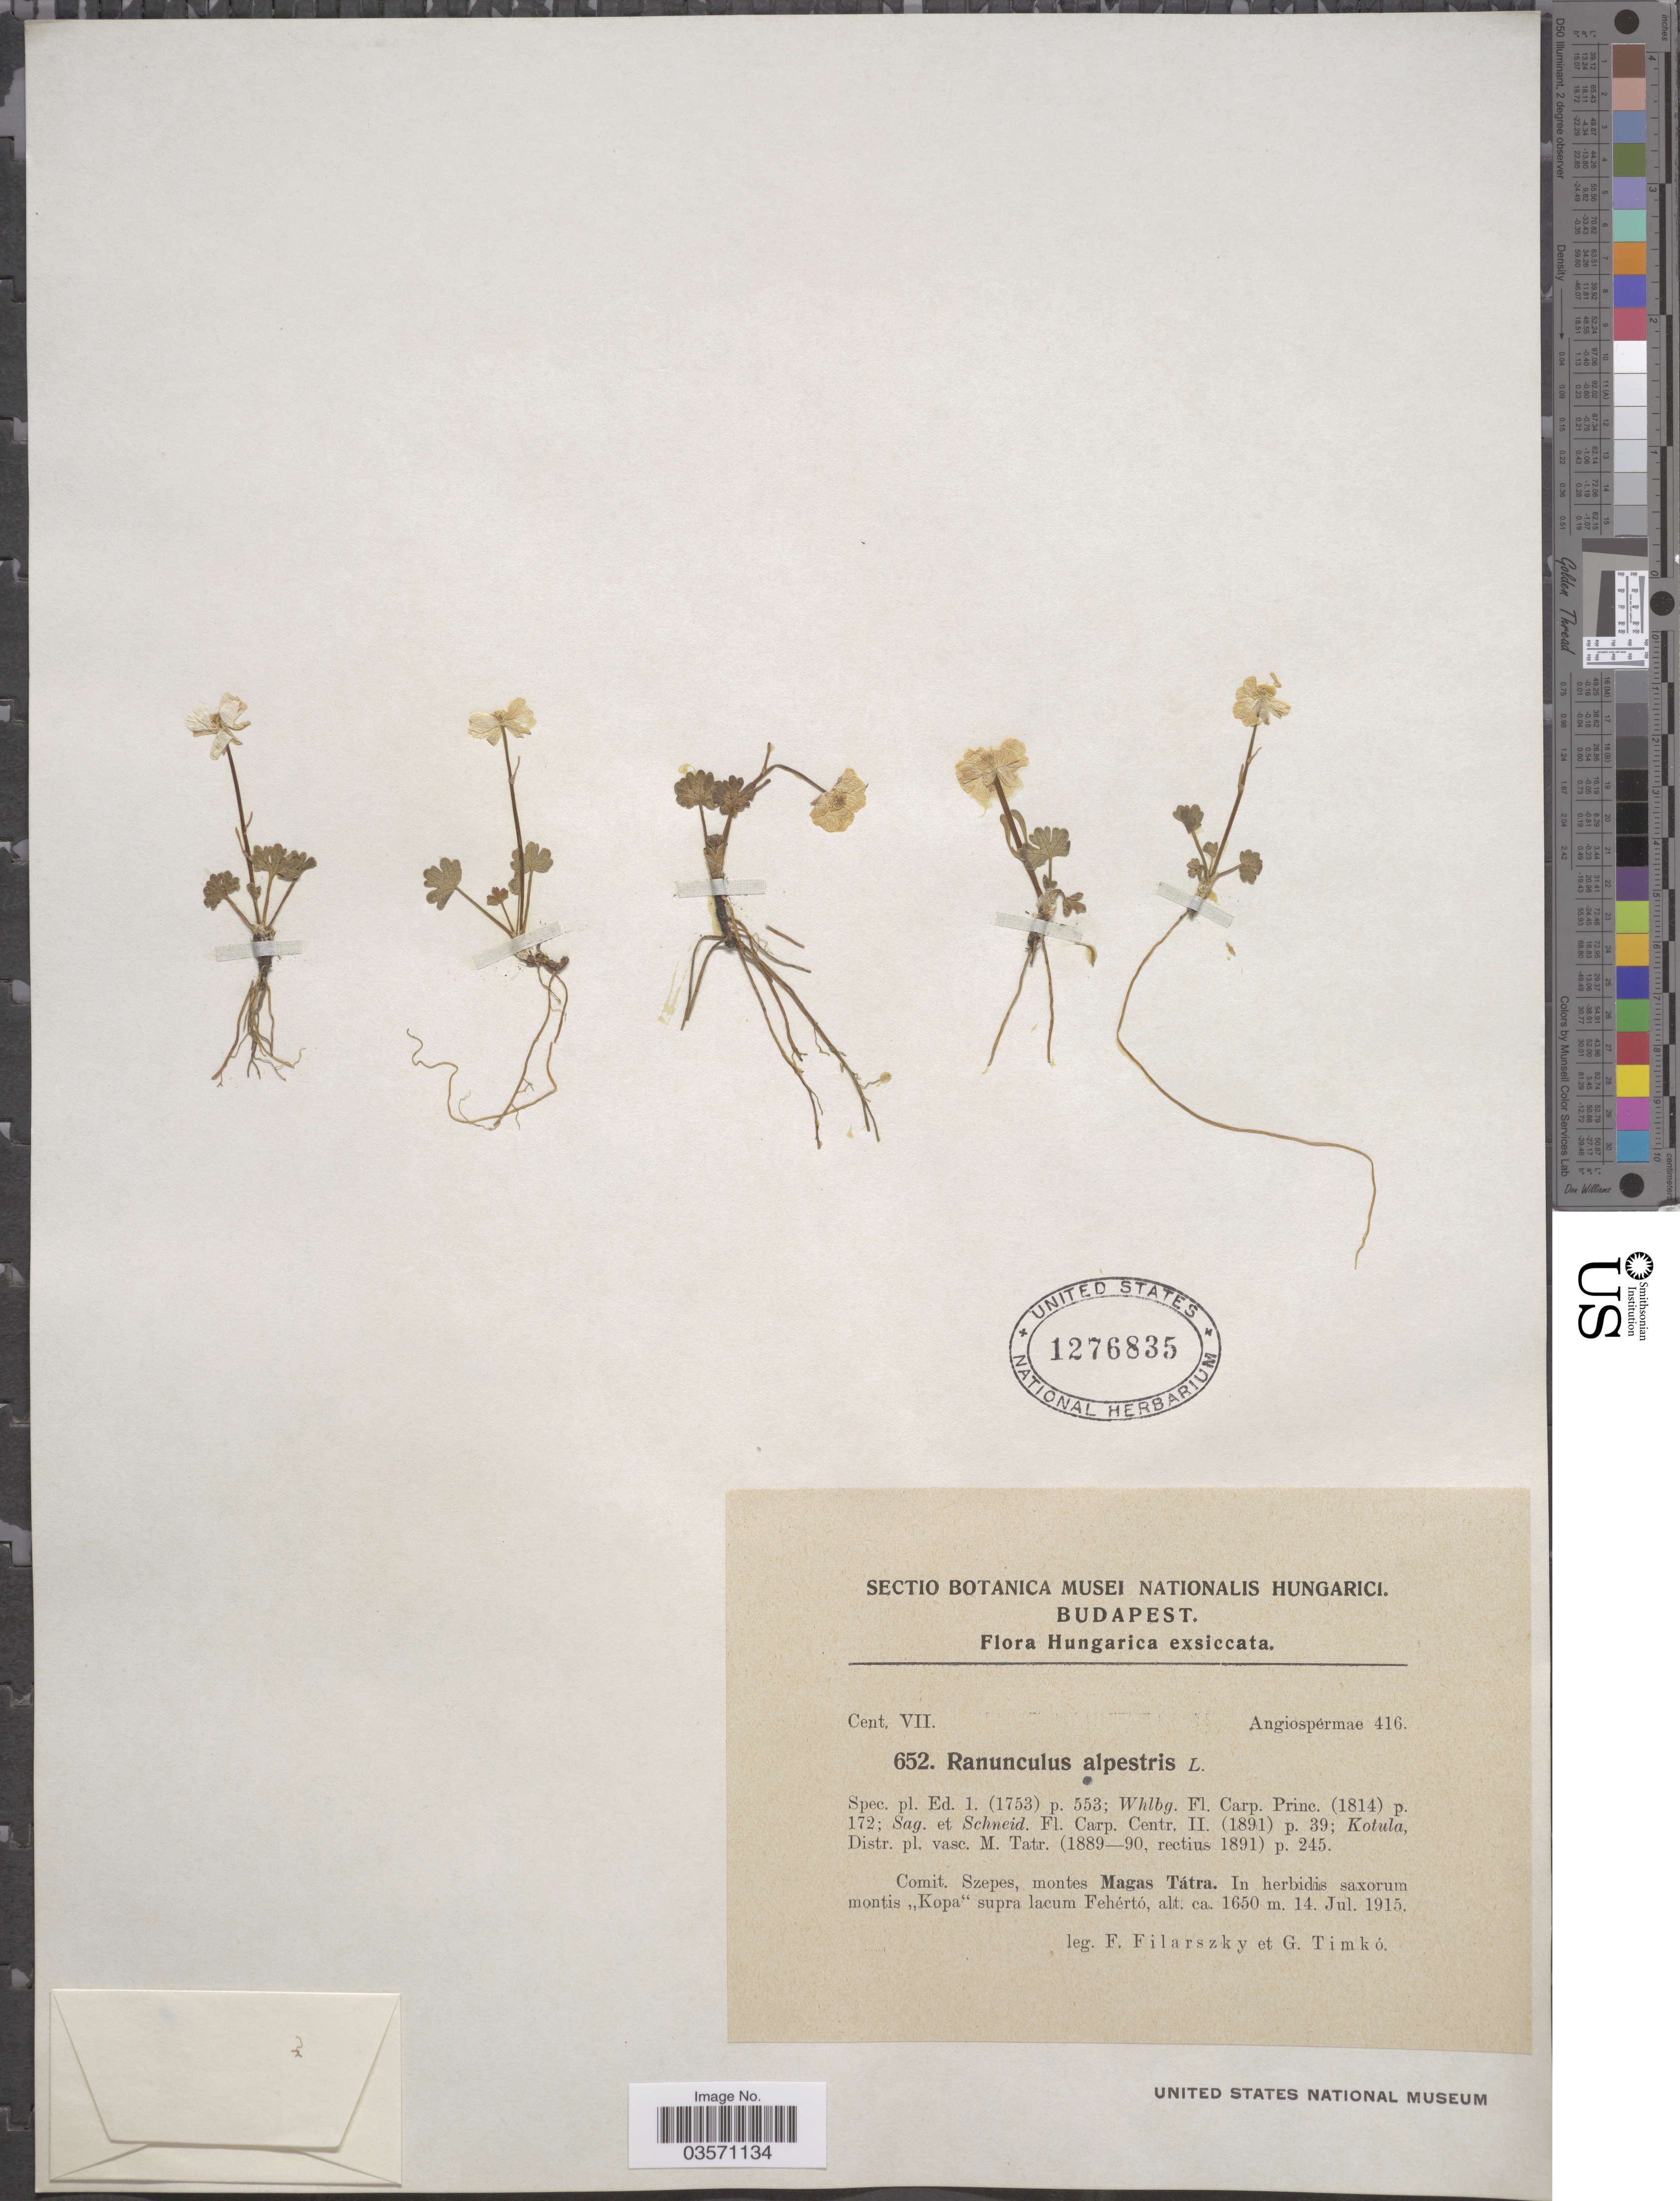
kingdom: Plantae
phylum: Tracheophyta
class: Magnoliopsida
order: Ranunculales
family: Ranunculaceae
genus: Ranunculus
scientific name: Ranunculus alpestris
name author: L.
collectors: F. Filarszky & G. Timko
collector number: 652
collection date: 1915-06-14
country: Hungary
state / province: Budapest, Capital District of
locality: Comit. Szepes, montes Magas Tátra. In herbidis saxorum montis "Kopa" supra lacum Fehértó.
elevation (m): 1650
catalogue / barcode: US 1276835